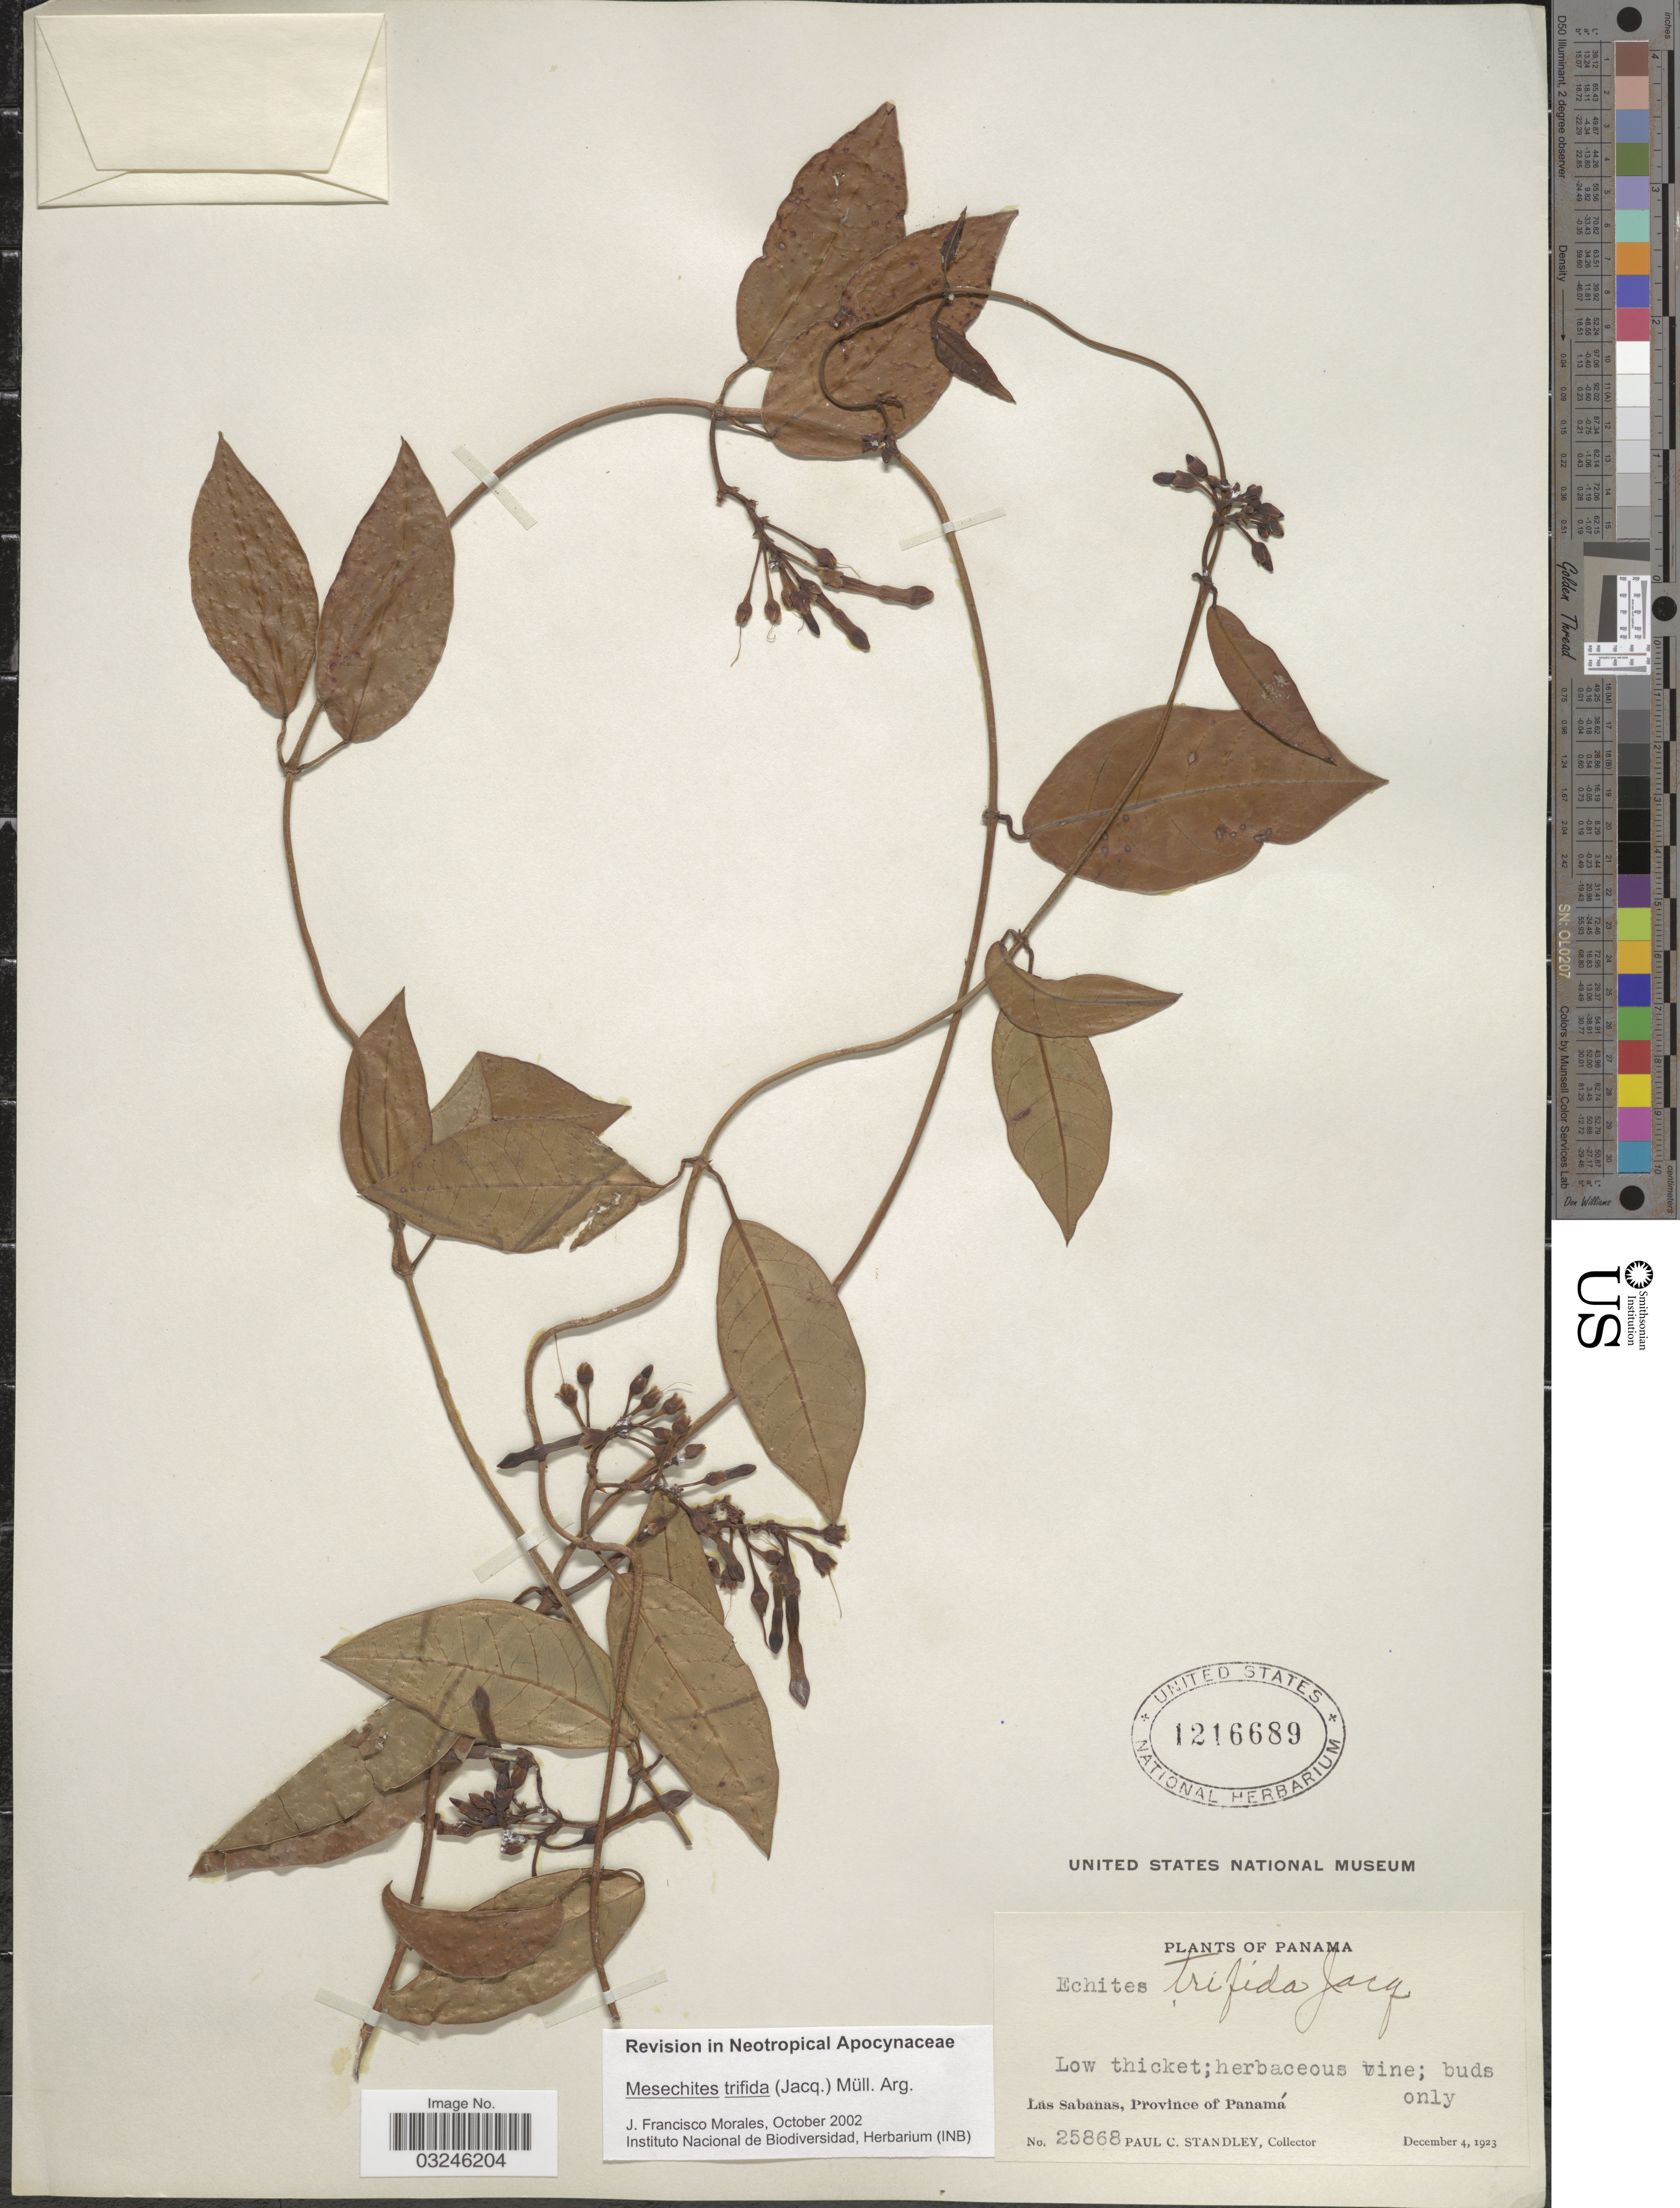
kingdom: Plantae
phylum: Tracheophyta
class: Magnoliopsida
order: Gentianales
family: Apocynaceae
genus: Mesechites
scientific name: Mesechites trifidus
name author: (Jacq.) Müll. Arg.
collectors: P. C. Standley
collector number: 25868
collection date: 1923-12-04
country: Panama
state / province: Panamá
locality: Las Sabanas.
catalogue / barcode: US 1216689